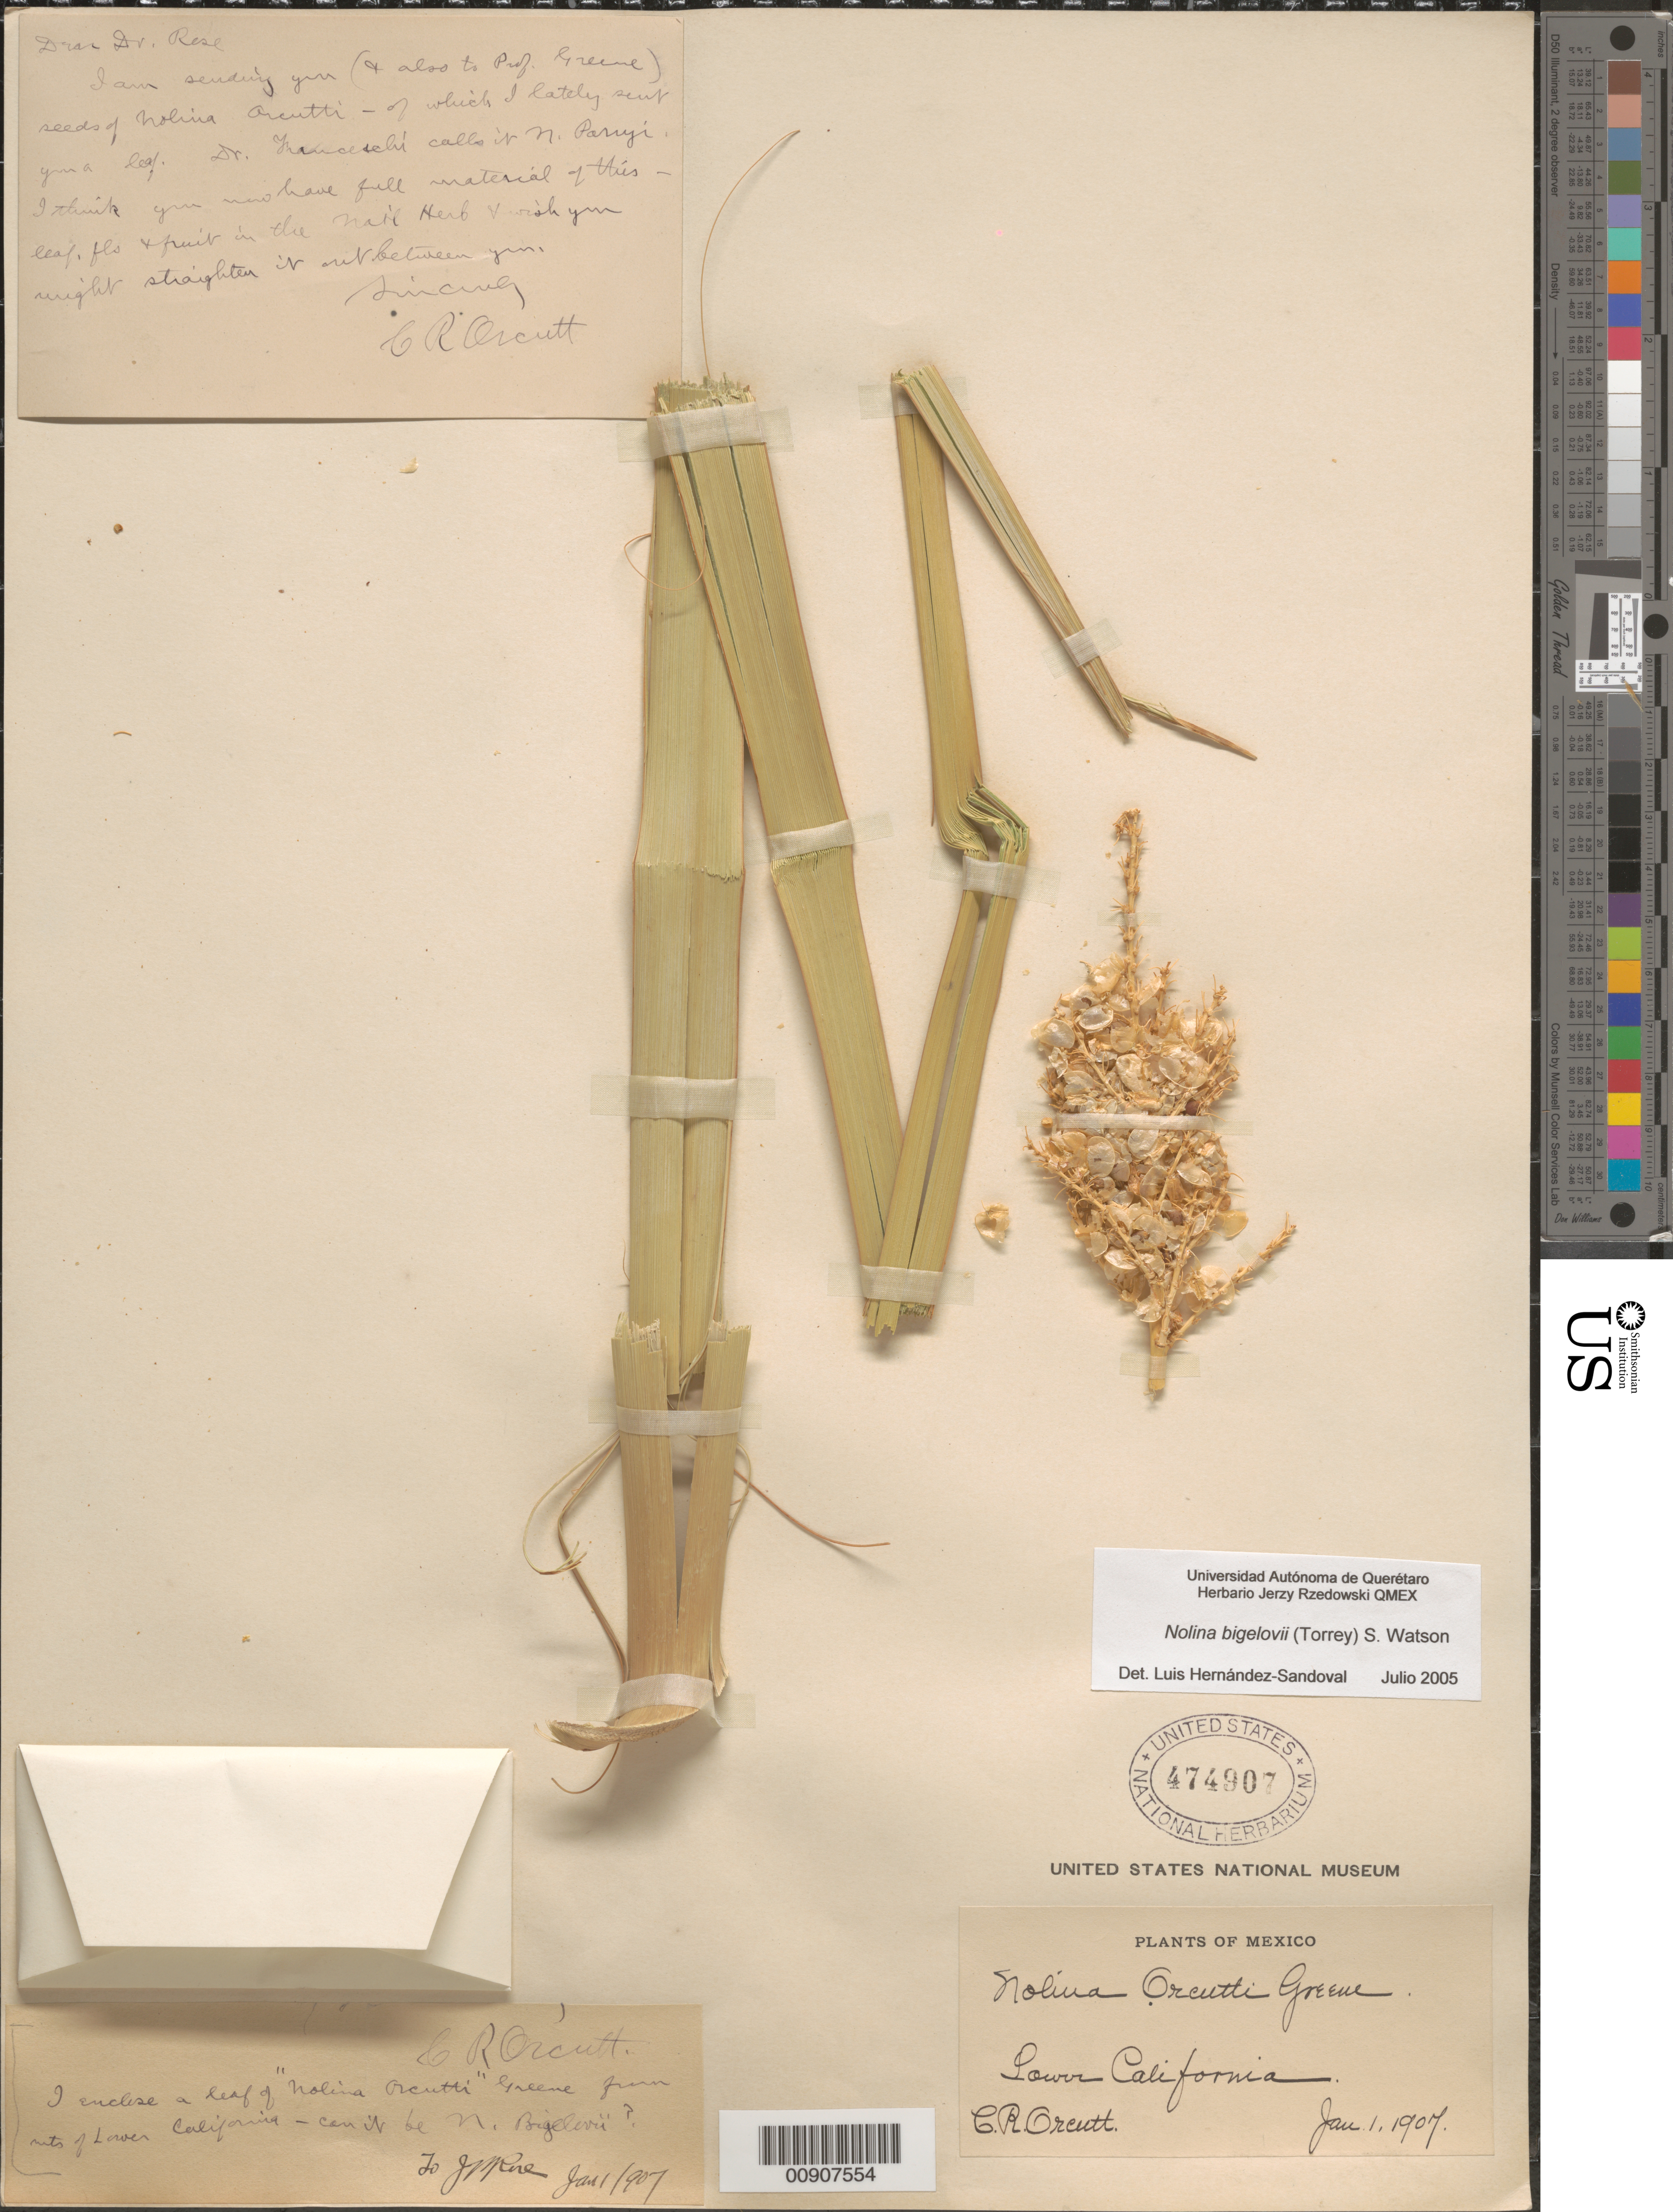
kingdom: Plantae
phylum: Tracheophyta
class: Liliopsida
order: Asparagales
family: Asparagaceae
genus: Nolina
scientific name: Nolina bigelovii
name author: (Torr.) S. Watson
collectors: C. R. Orcutt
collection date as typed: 01 Jan 1907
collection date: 1907-01-01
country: Mexico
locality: Lower California.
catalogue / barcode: US 474907